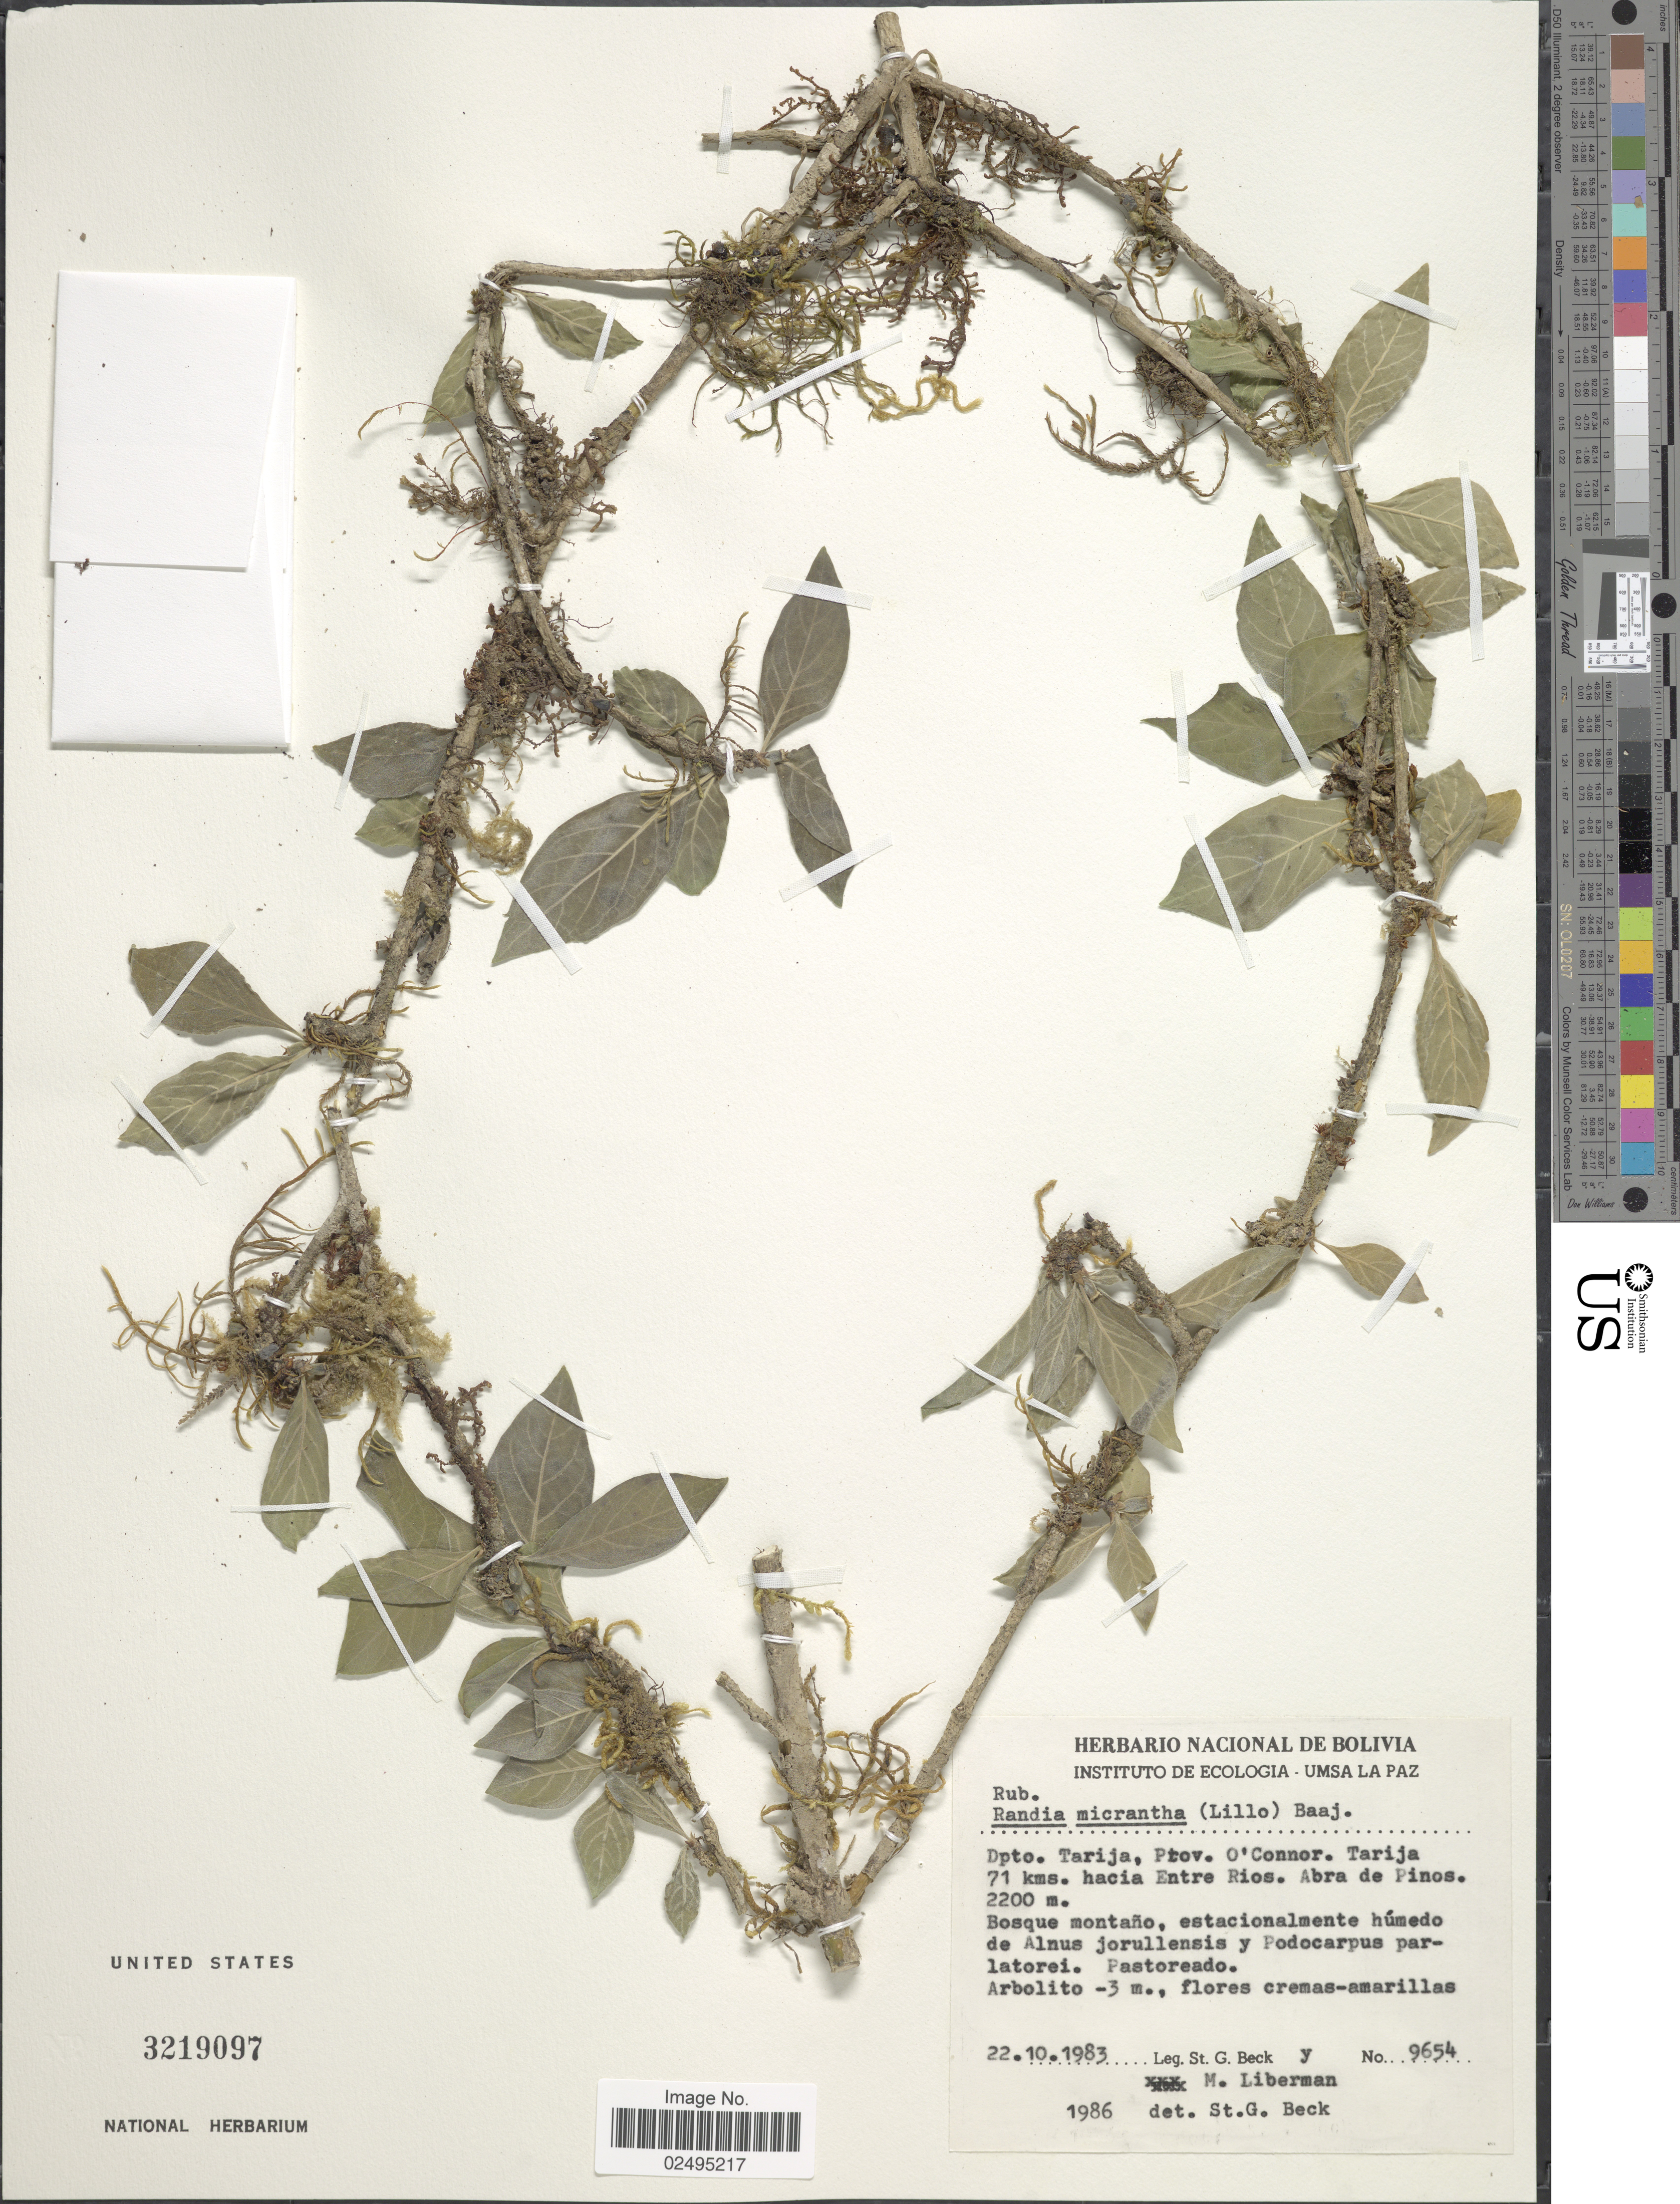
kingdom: Plantae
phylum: Tracheophyta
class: Magnoliopsida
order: Gentianales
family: Rubiaceae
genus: Randia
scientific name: Randia micracantha var. micracantha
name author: (Schult.) DC.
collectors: S. G. Beck & M. Liberman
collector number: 9654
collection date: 1983-10-22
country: Bolivia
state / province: Tarija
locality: Dpto. Tarija, Prov. O. Connor, Tarija 71 kms. hacia Entre Rios, Abra de Pinos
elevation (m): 2200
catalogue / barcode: US 3219097